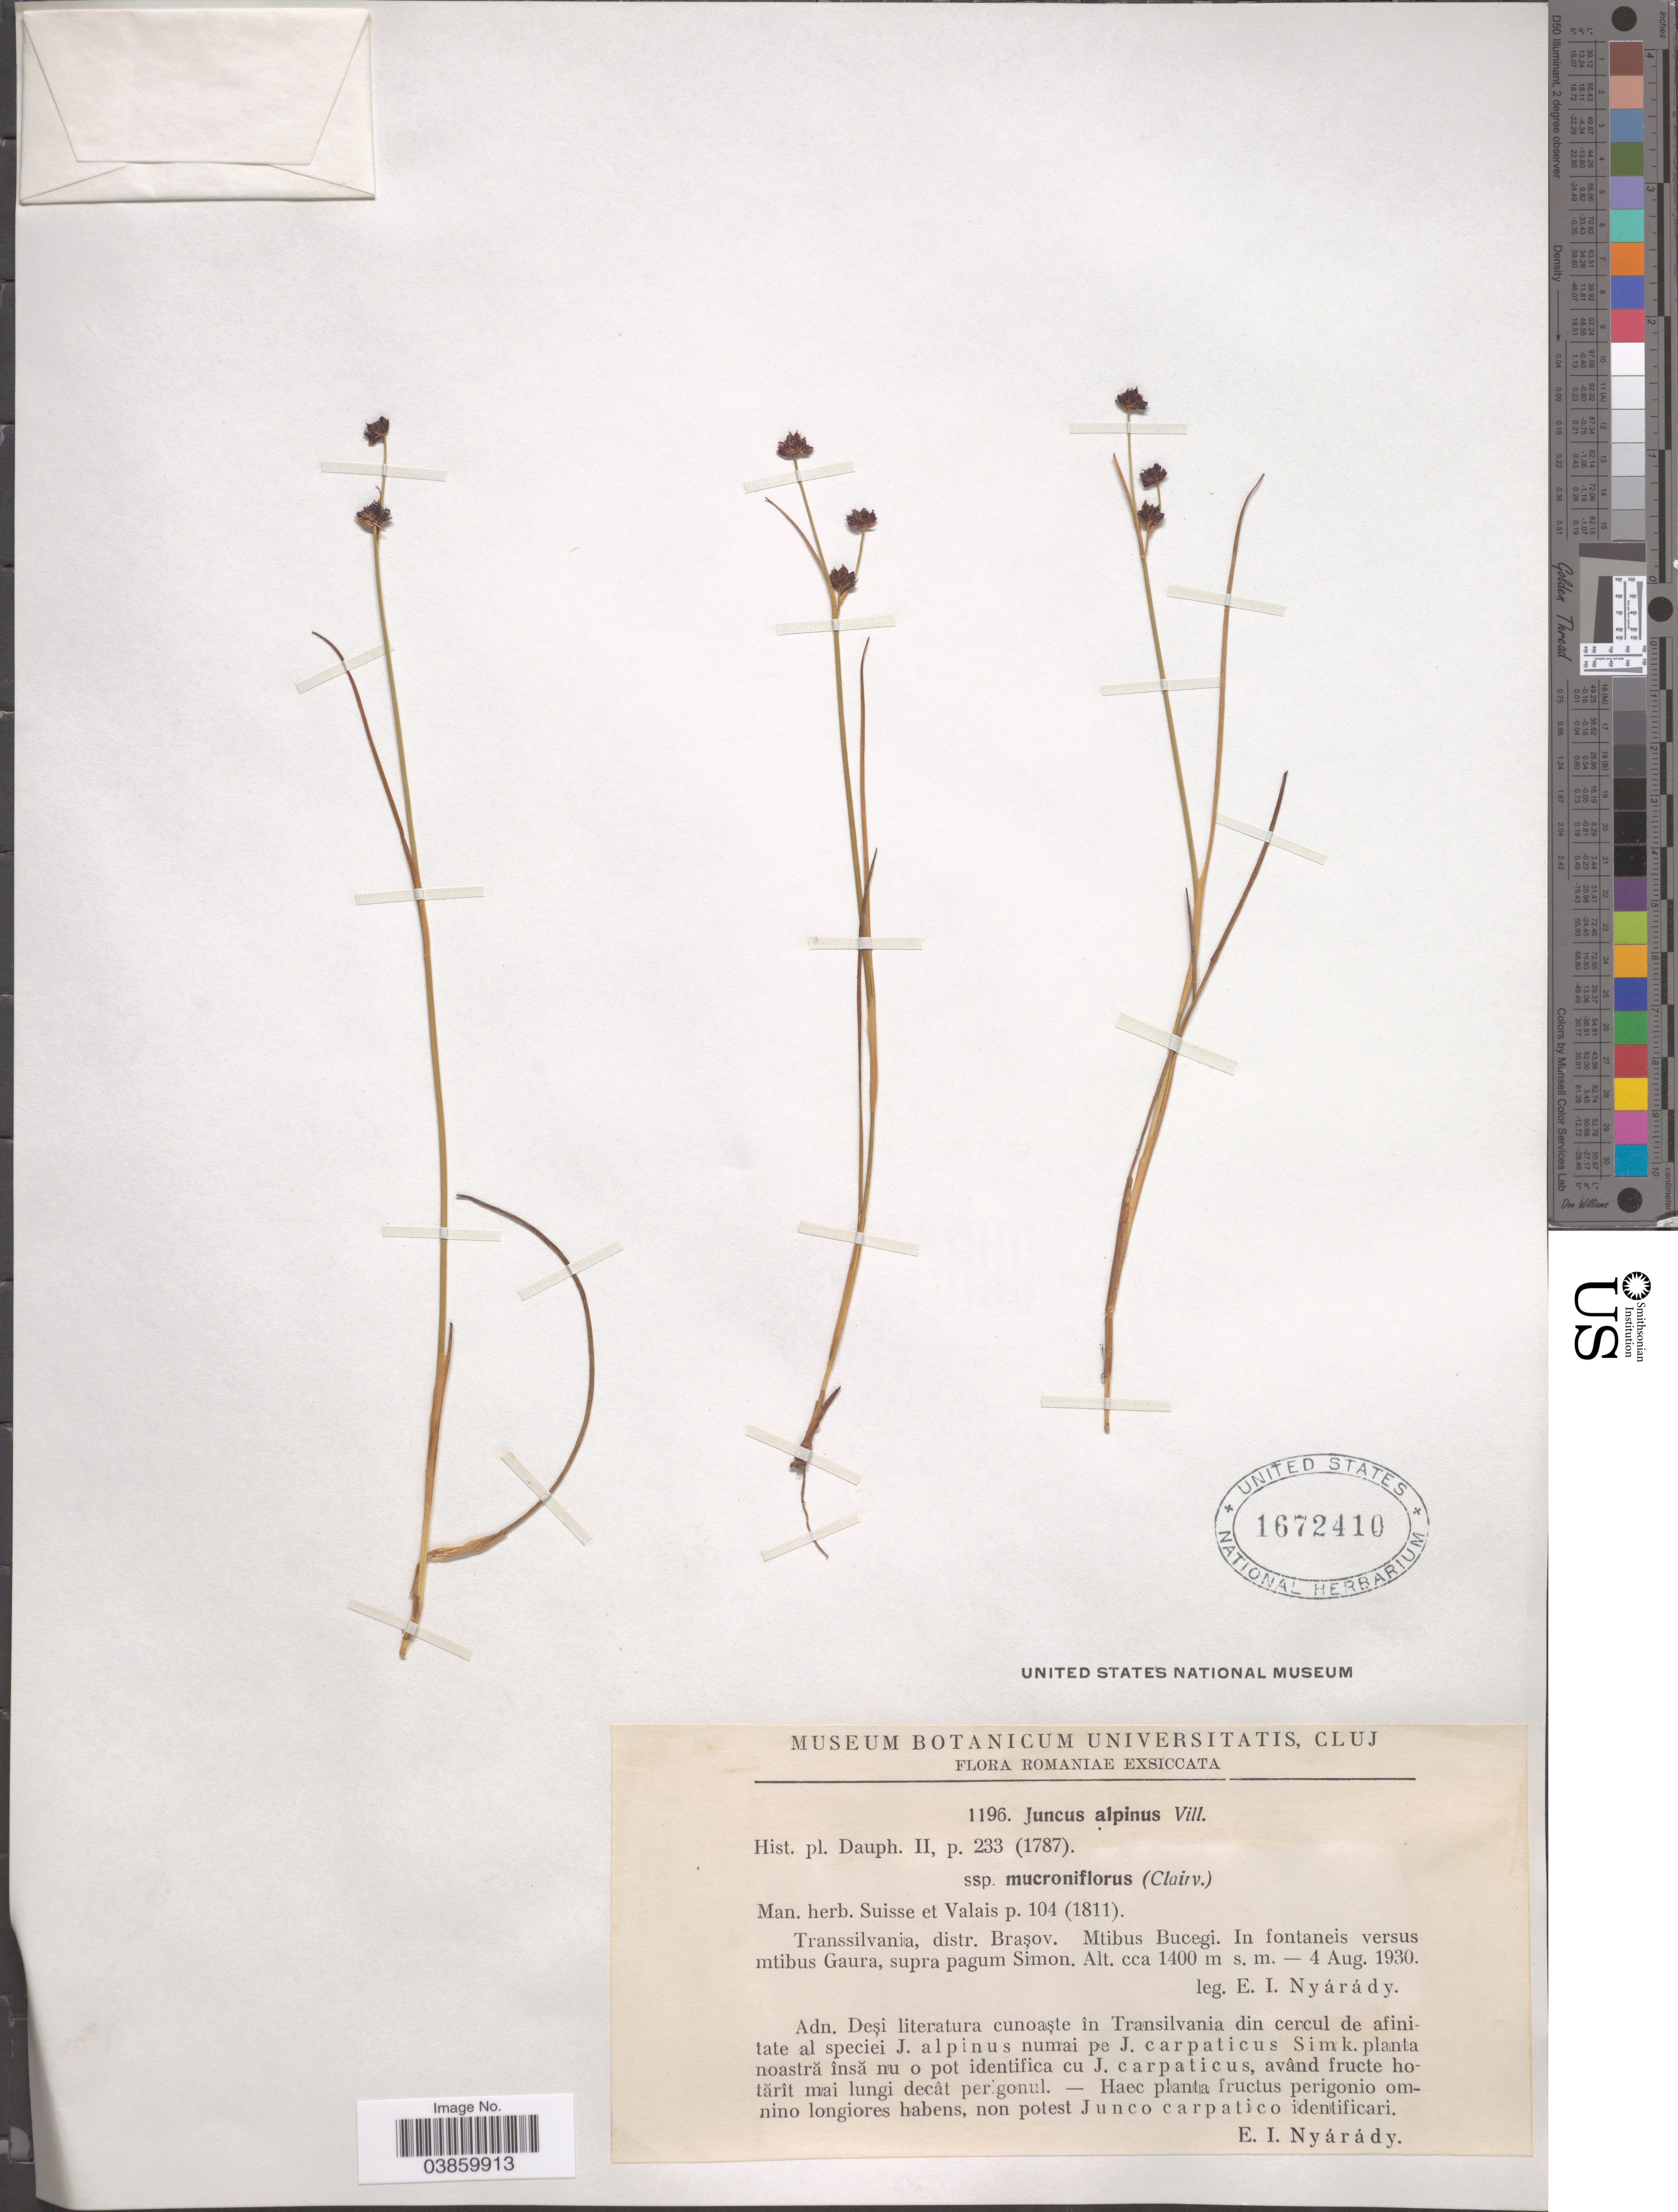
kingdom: Plantae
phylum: Tracheophyta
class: Liliopsida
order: Poales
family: Juncaceae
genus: Juncus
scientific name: Juncus alpinus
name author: Vill.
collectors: E. Nyarady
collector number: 1196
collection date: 1930-08-04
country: Romania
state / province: Brasov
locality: Transsilvania, distr. Braşov. Mtibus Bucegi. In fontaneis versus mtibus Gaura, supra pagum Simon.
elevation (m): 1400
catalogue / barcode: US 1672410